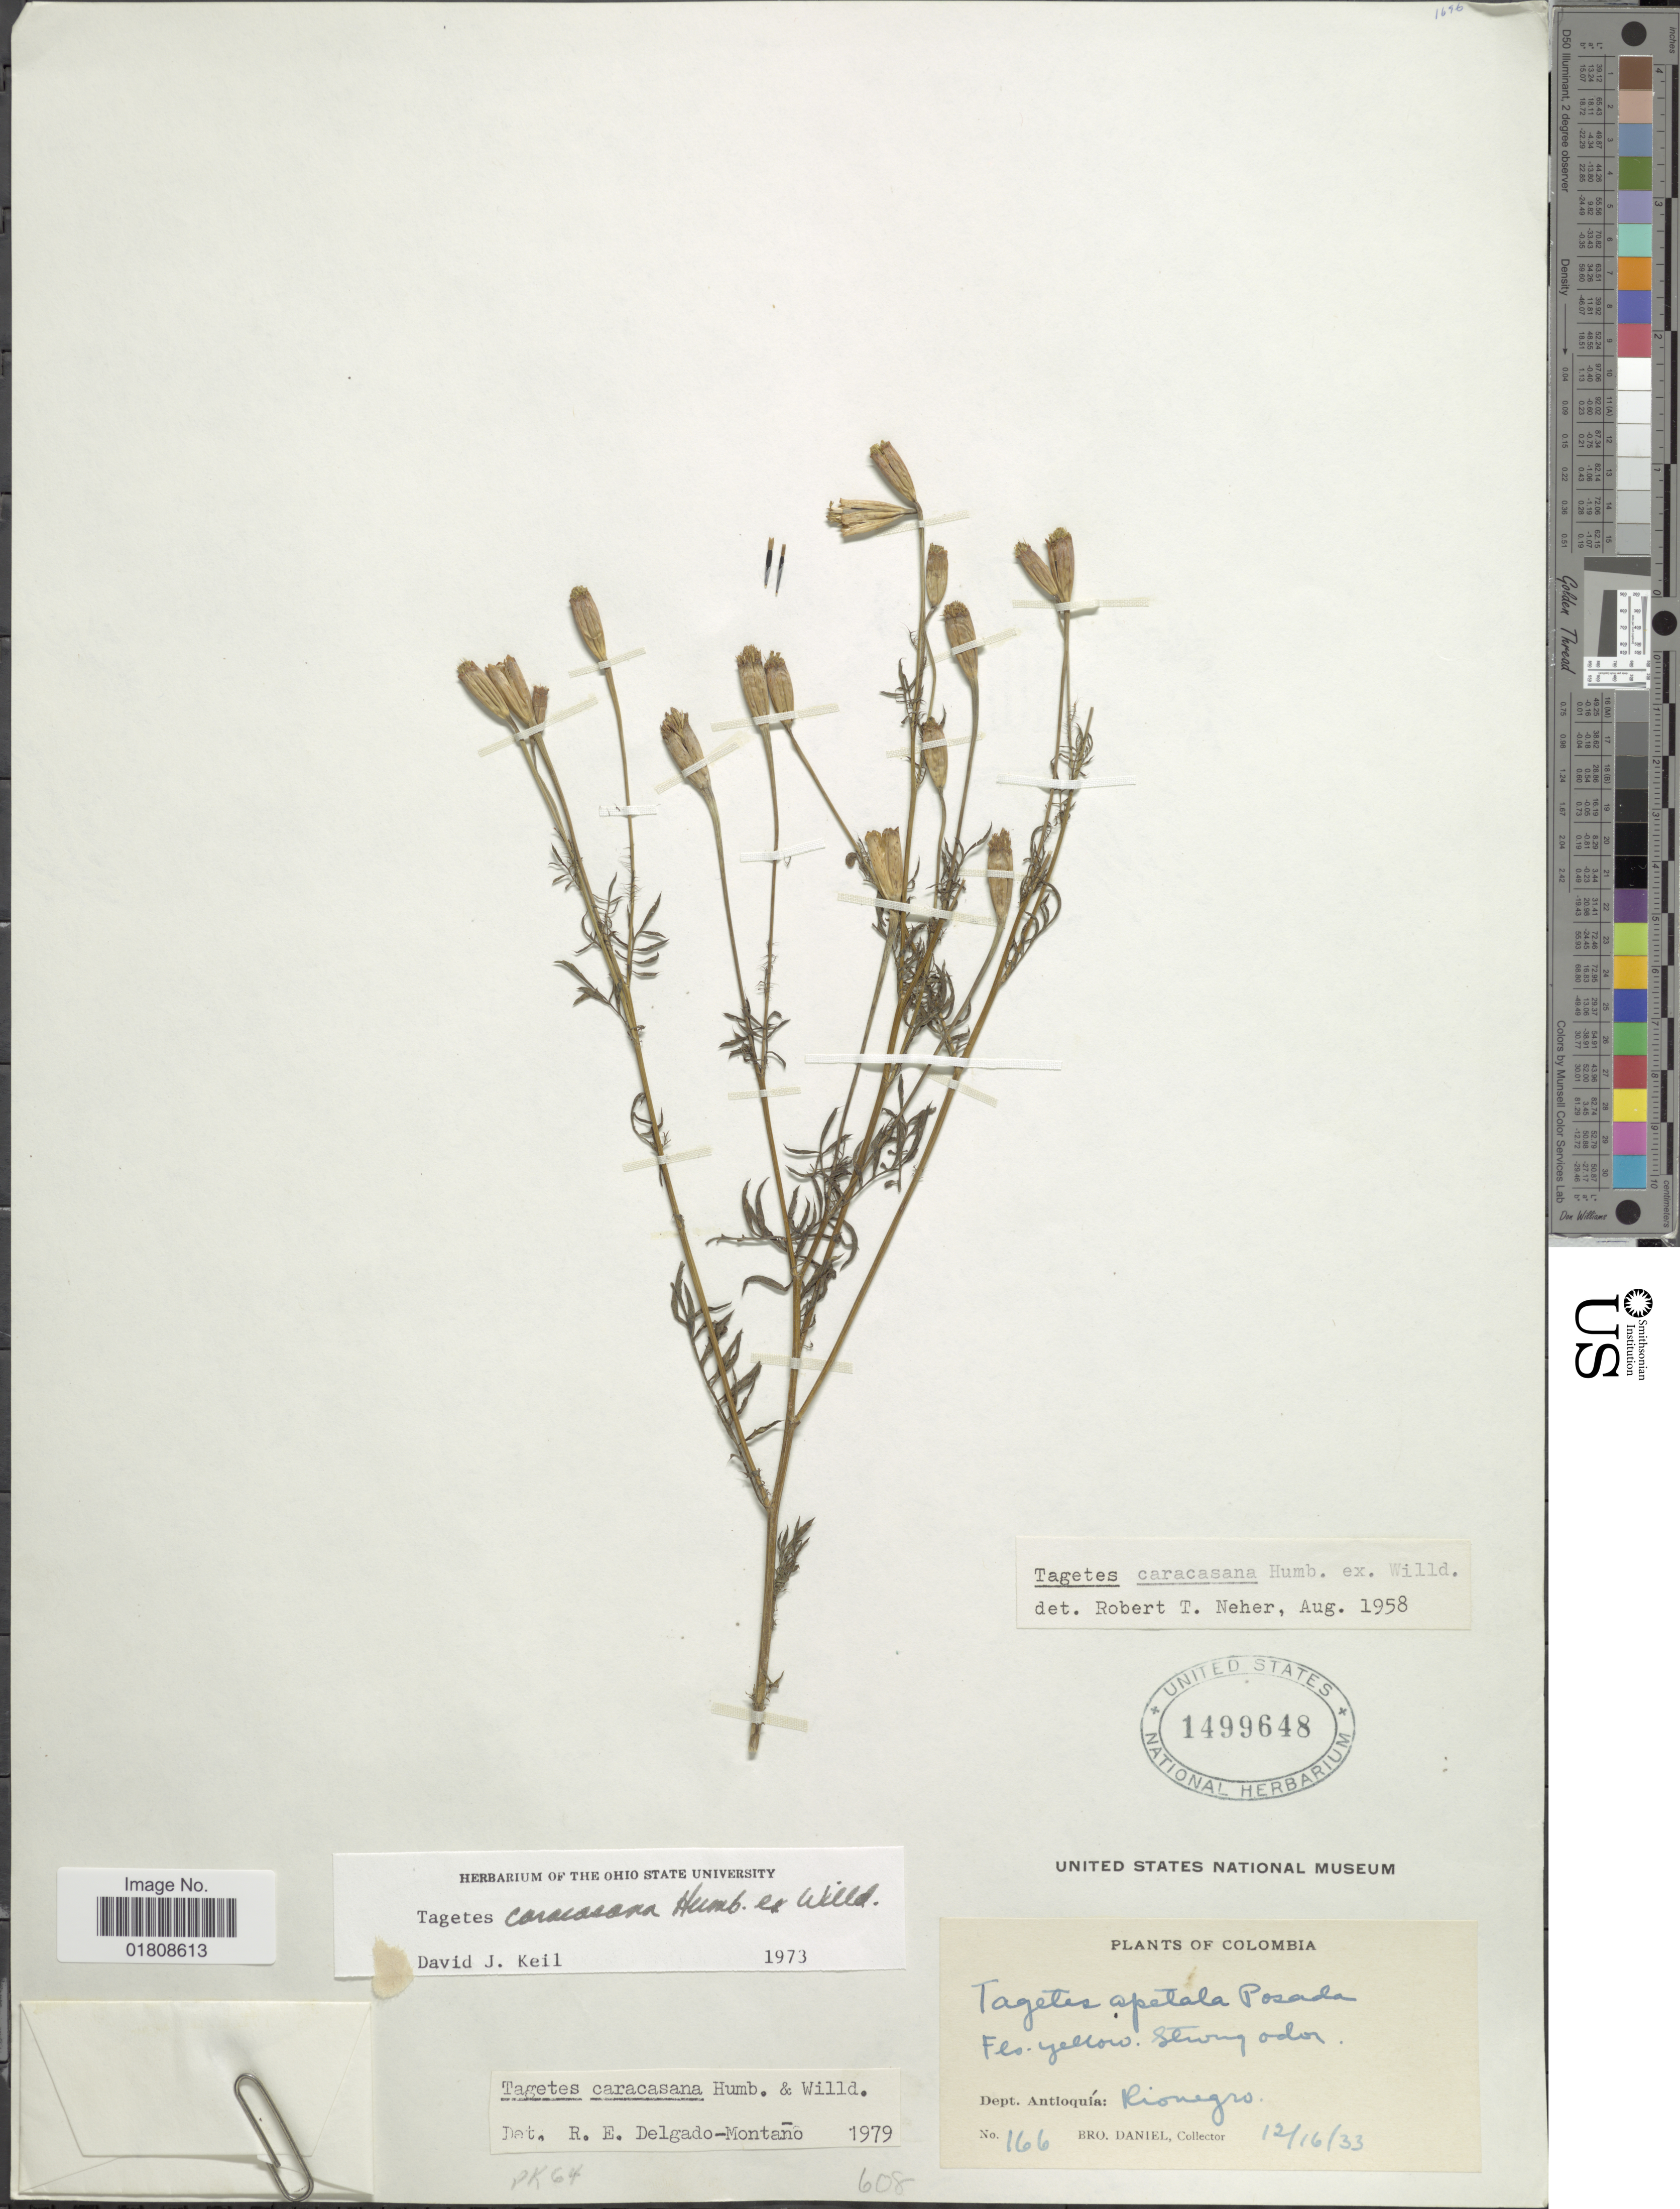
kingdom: Plantae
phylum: Tracheophyta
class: Magnoliopsida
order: Asterales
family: Asteraceae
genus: Tagetes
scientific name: Tagetes caracasana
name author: Humb. ex Willd.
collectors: Bro. Daniel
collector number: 166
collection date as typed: Transcribed d/m/y: 16/12/33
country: Colombia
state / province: Antioquia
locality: Rionegro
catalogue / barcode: US 1499648